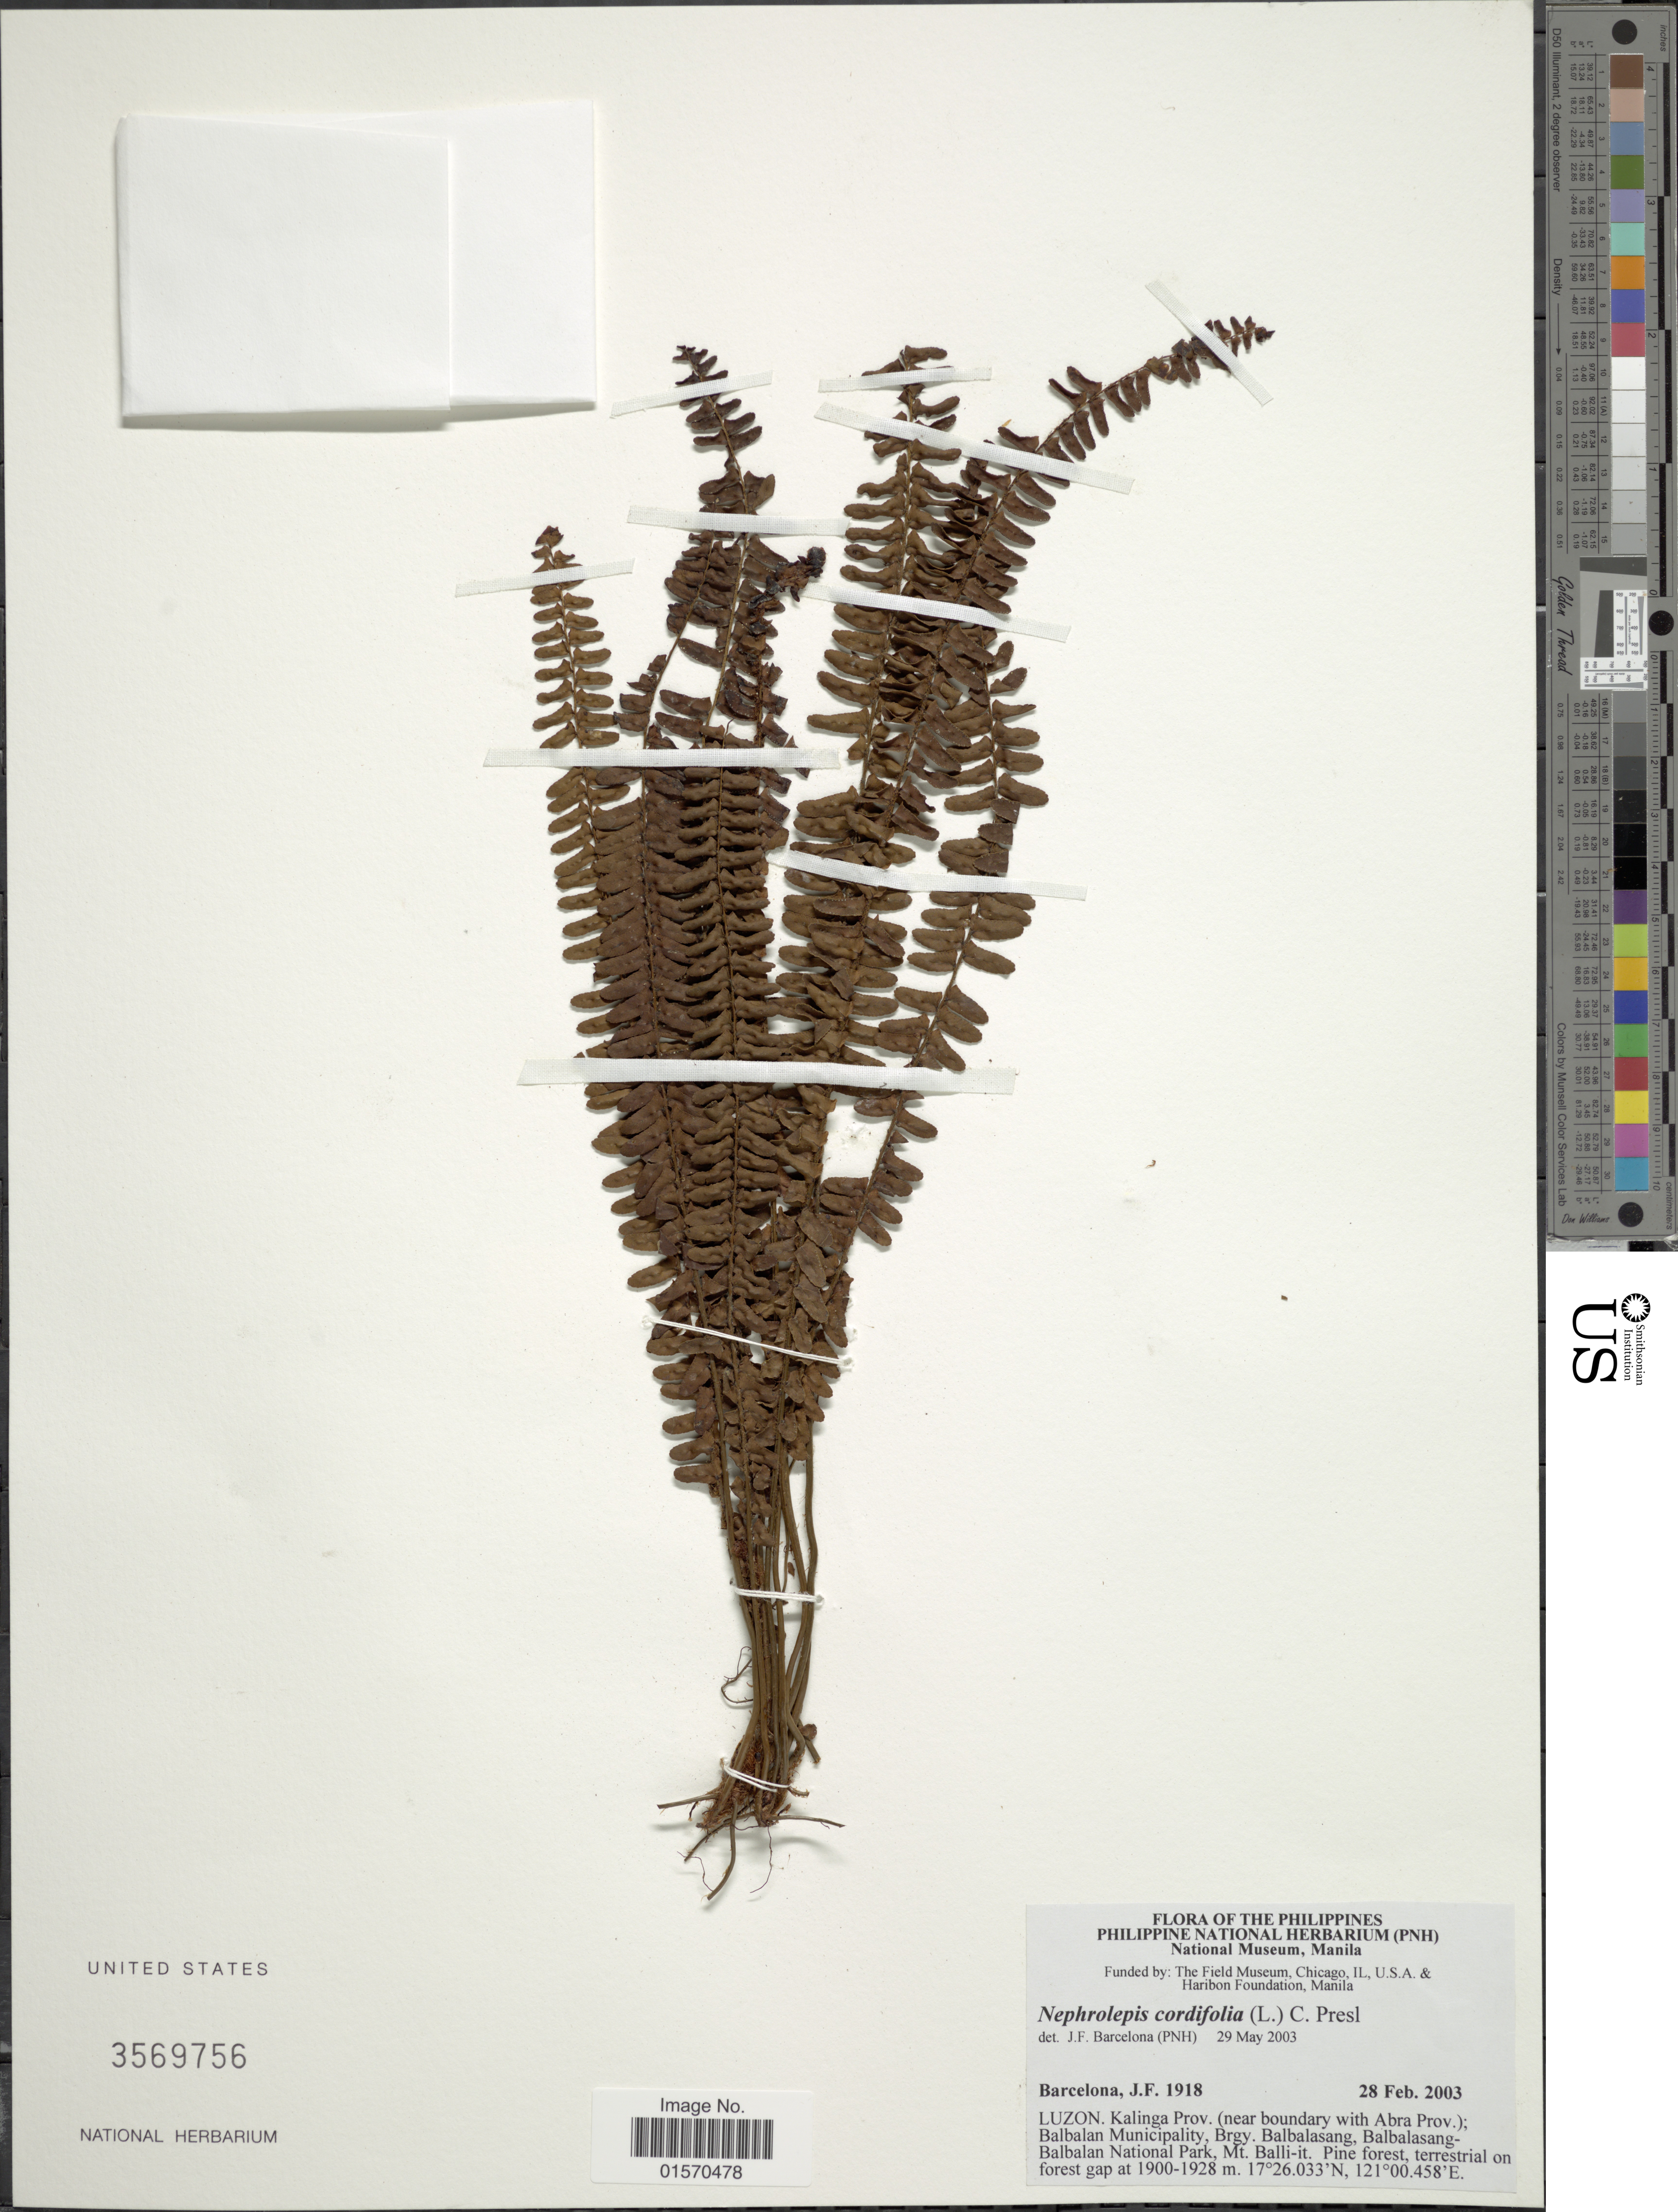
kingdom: Plantae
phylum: Tracheophyta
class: Polypodiopsida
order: Polypodiales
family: Nephrolepidaceae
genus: Nephrolepis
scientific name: Nephrolepis cordifolia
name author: (L.) C. Presl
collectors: J. F. Barcelona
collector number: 1918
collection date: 2003-02-28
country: Philippines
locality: Luzon. Kalinga Prov. (near boundary with Abra Prov.); Balbalan Municipality, Brgy. Balbalasang, Balbalasang-Balbalan National Park, Mt. Balli-it. Pine forest, terrestrial on forest gap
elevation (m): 1900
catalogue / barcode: US 3569756